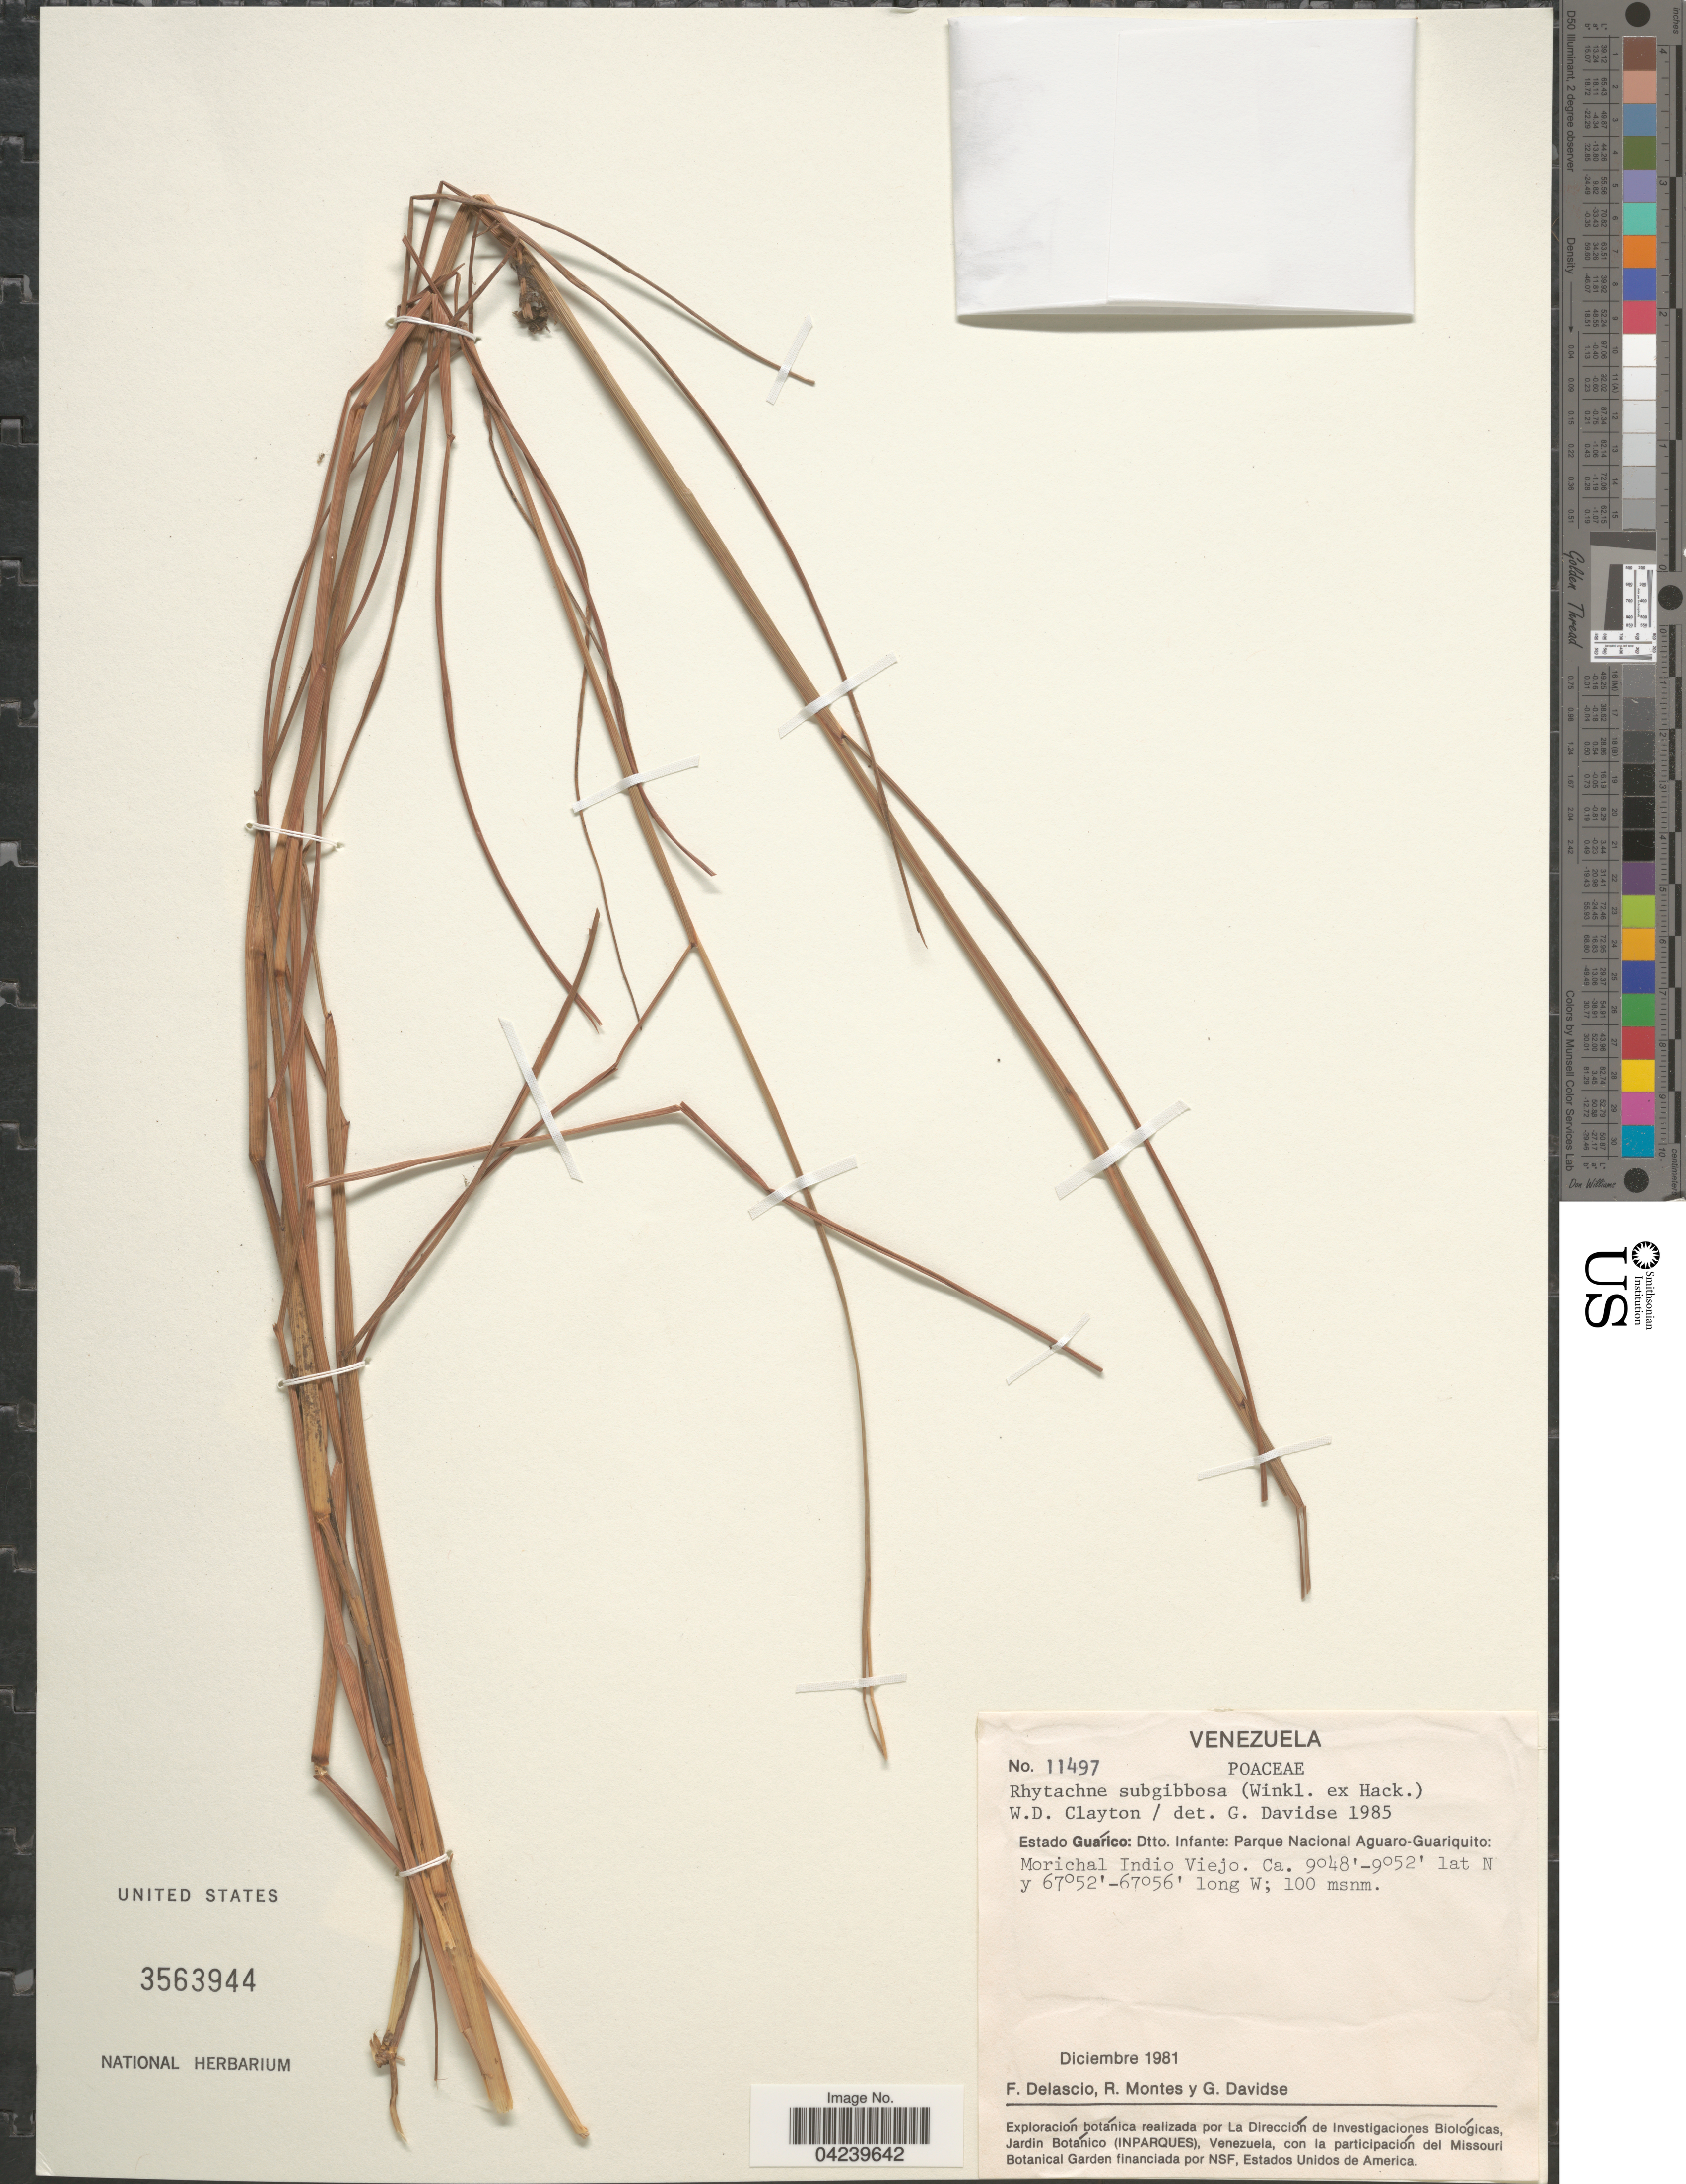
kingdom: Plantae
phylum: Tracheophyta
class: Liliopsida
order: Poales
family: Poaceae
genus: Rhytachne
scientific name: Rhytachne subgibbosa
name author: (Winkl. ex Hack.) Clayton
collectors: F. Delascio C., R. Montes & G. Davidse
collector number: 11497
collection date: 1981-12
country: Venezuela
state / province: Guarico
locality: Estado Guárico: Dtto. Infante: Parque Nacional Aguaro-Guariquito: Morichal Indio Viejo.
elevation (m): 100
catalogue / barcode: US 3563944